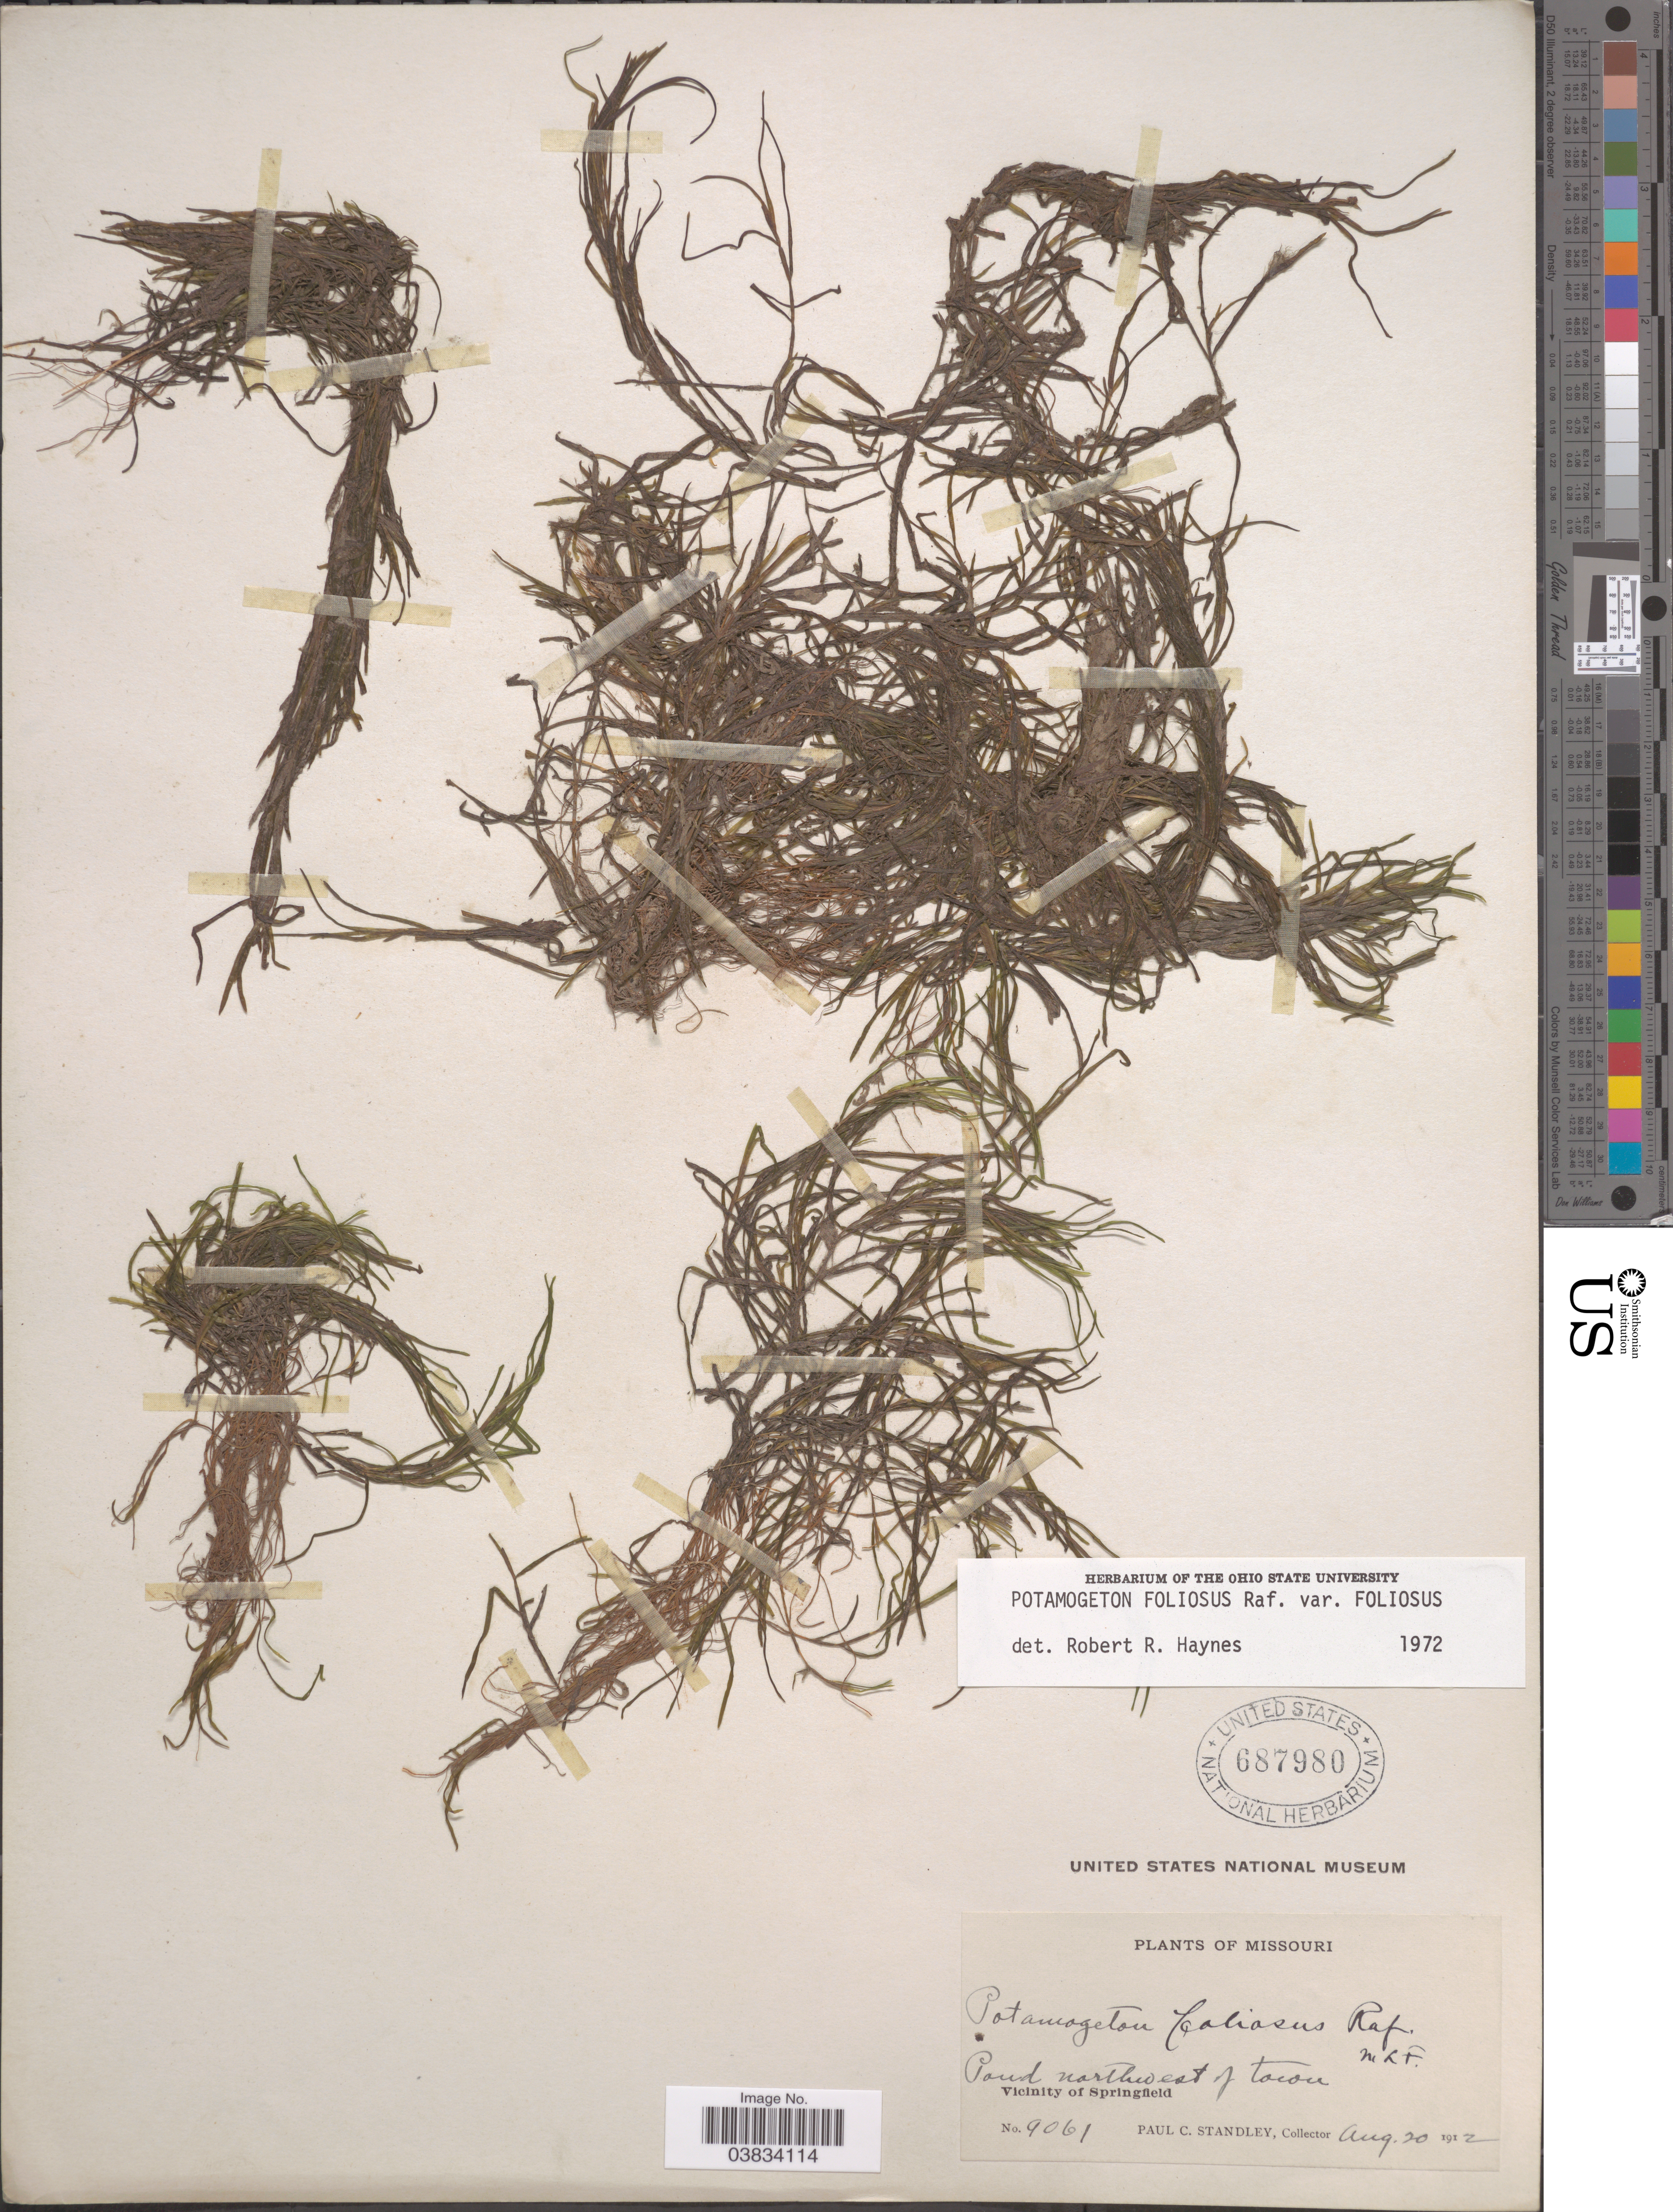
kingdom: Plantae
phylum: Tracheophyta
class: Liliopsida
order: Alismatales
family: Potamogetonaceae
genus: Potamogeton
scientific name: Potamogeton foliosus var. foliosus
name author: Raf.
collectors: P. C. Standley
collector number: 9061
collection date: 1912-08-20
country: United States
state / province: Missouri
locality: Pond northwest of town. Vicinity of Springfield.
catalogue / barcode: US 687980